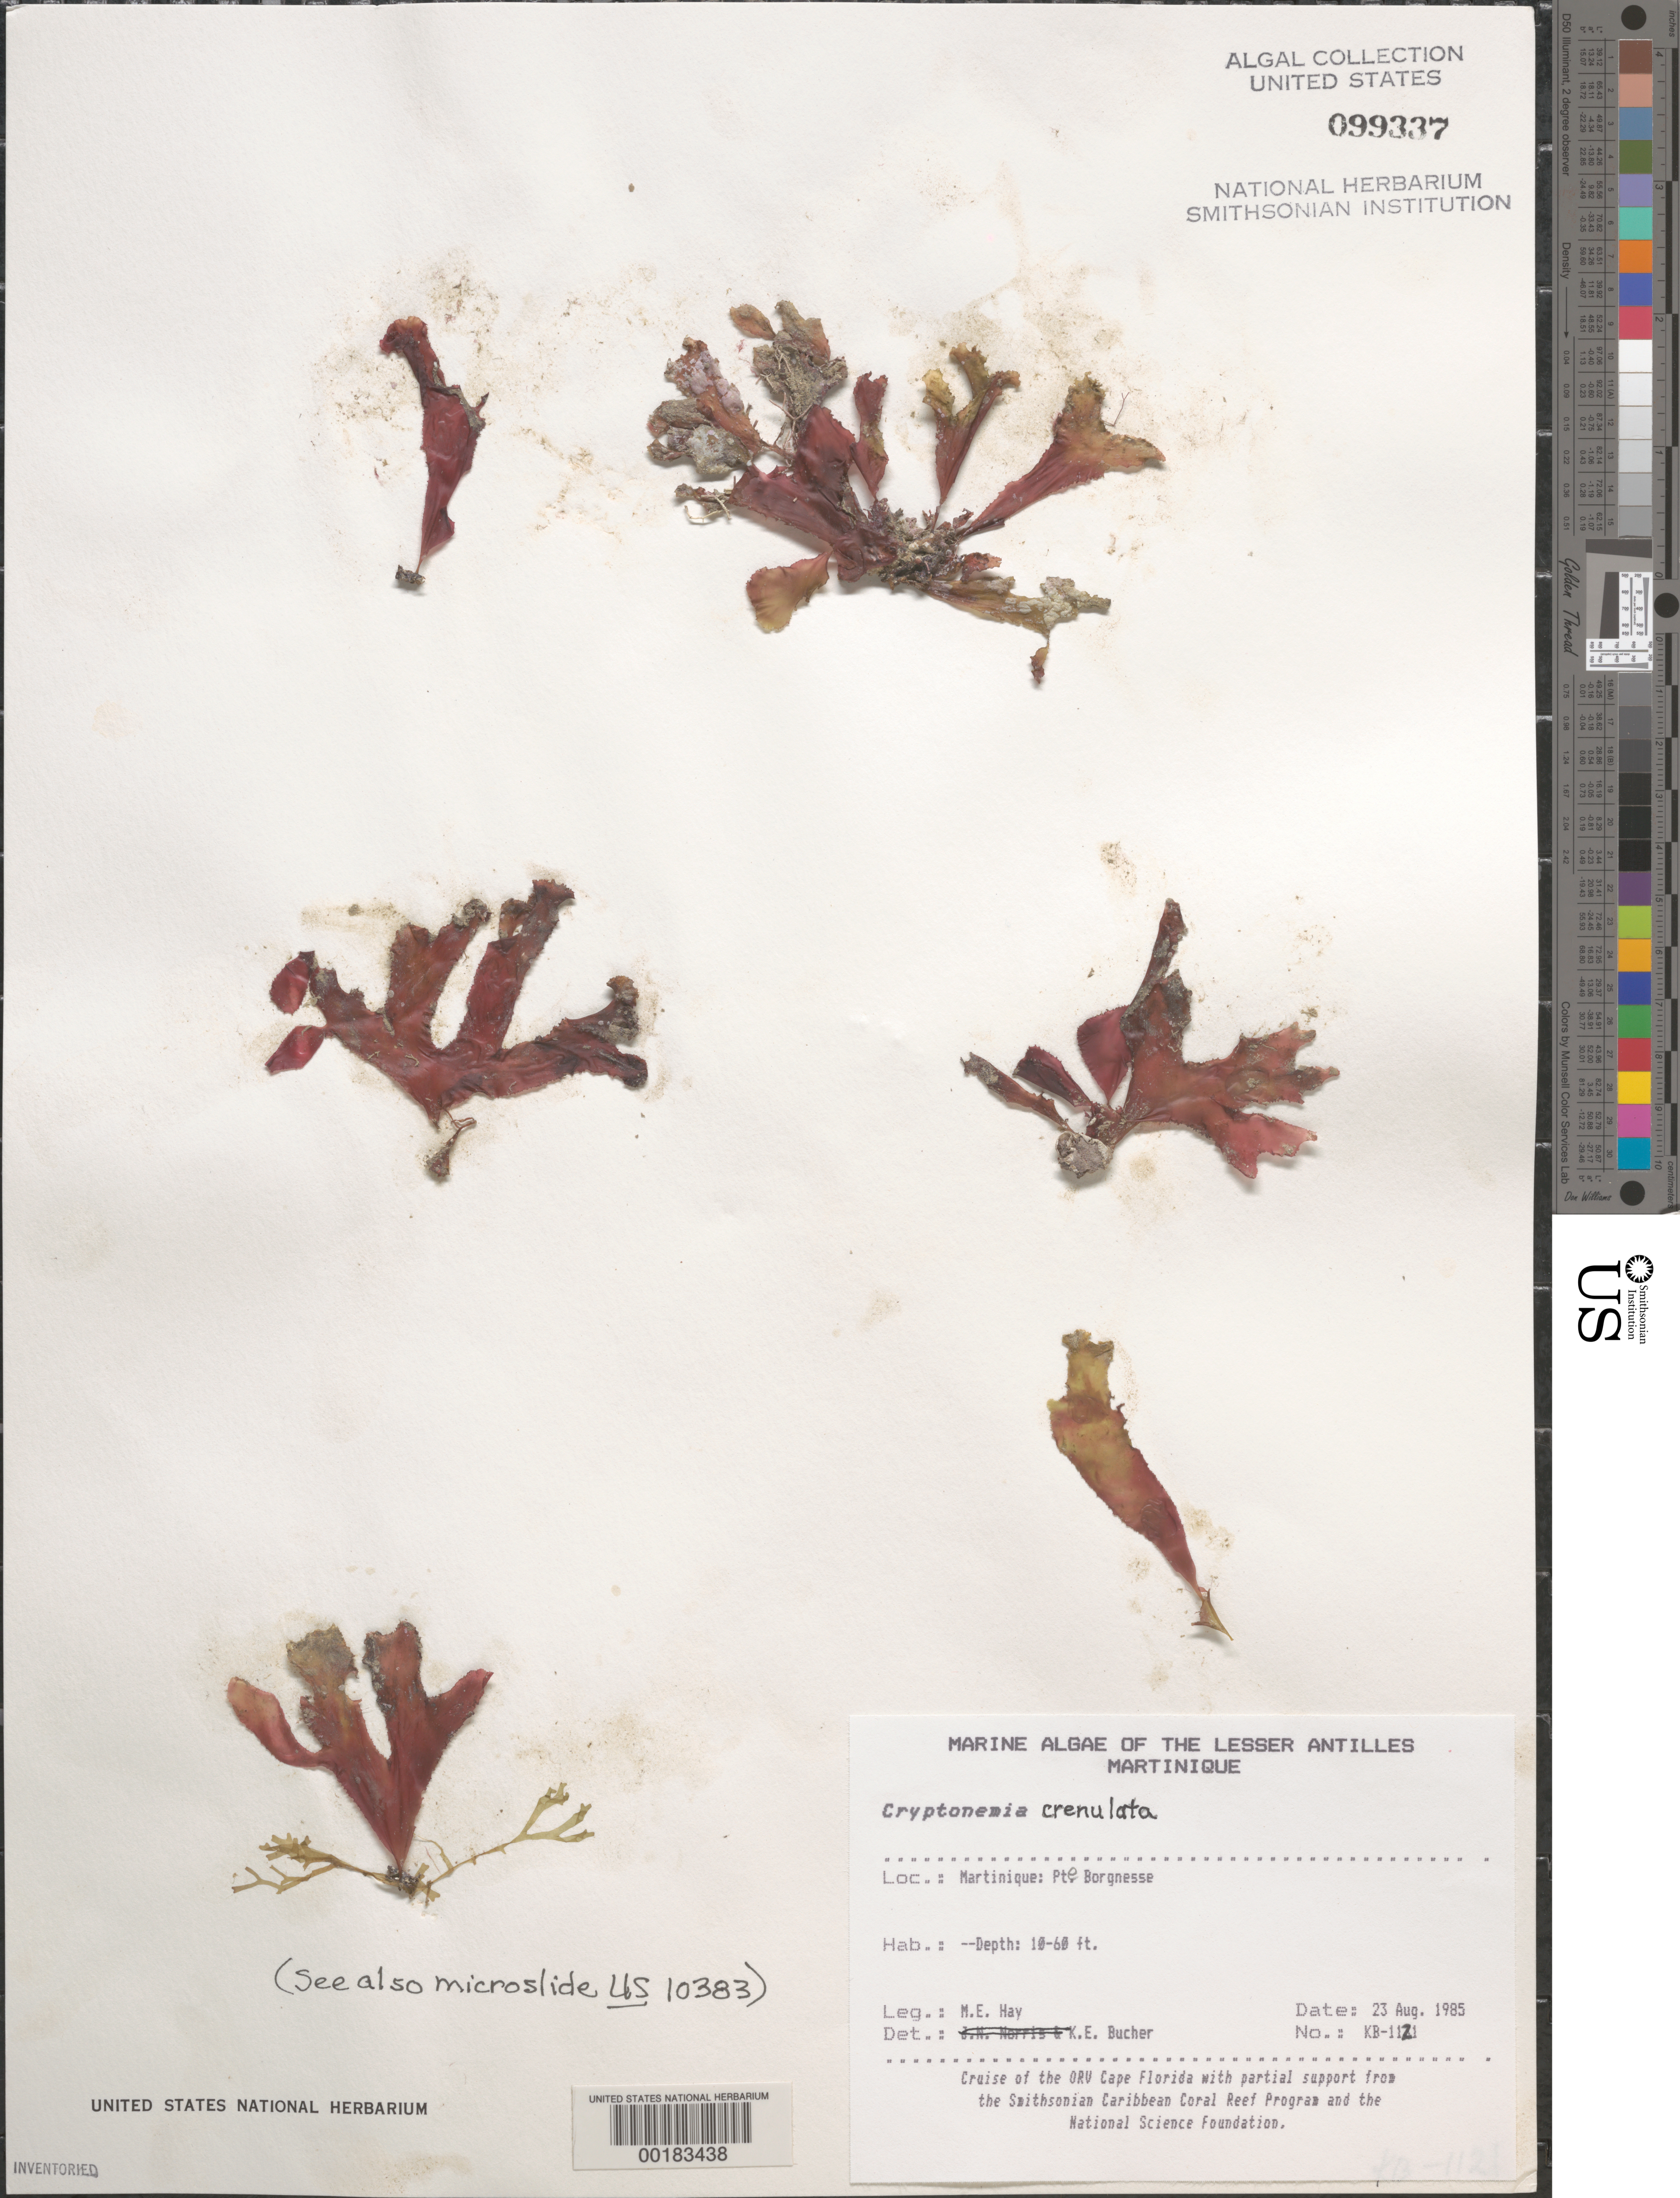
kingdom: Plantae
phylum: Rhodophyta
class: Florideophyceae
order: Halymeniales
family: Halymeniaceae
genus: Cryptonemia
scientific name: Cryptonemia crenulata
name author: (J. Agardh) J. Agardh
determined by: Bucher, Katina E.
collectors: M. E. Hay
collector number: KB-1121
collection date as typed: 23 Aug 1985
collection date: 1985-08-23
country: Martinique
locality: Pointe Borgnesse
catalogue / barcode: US 99337